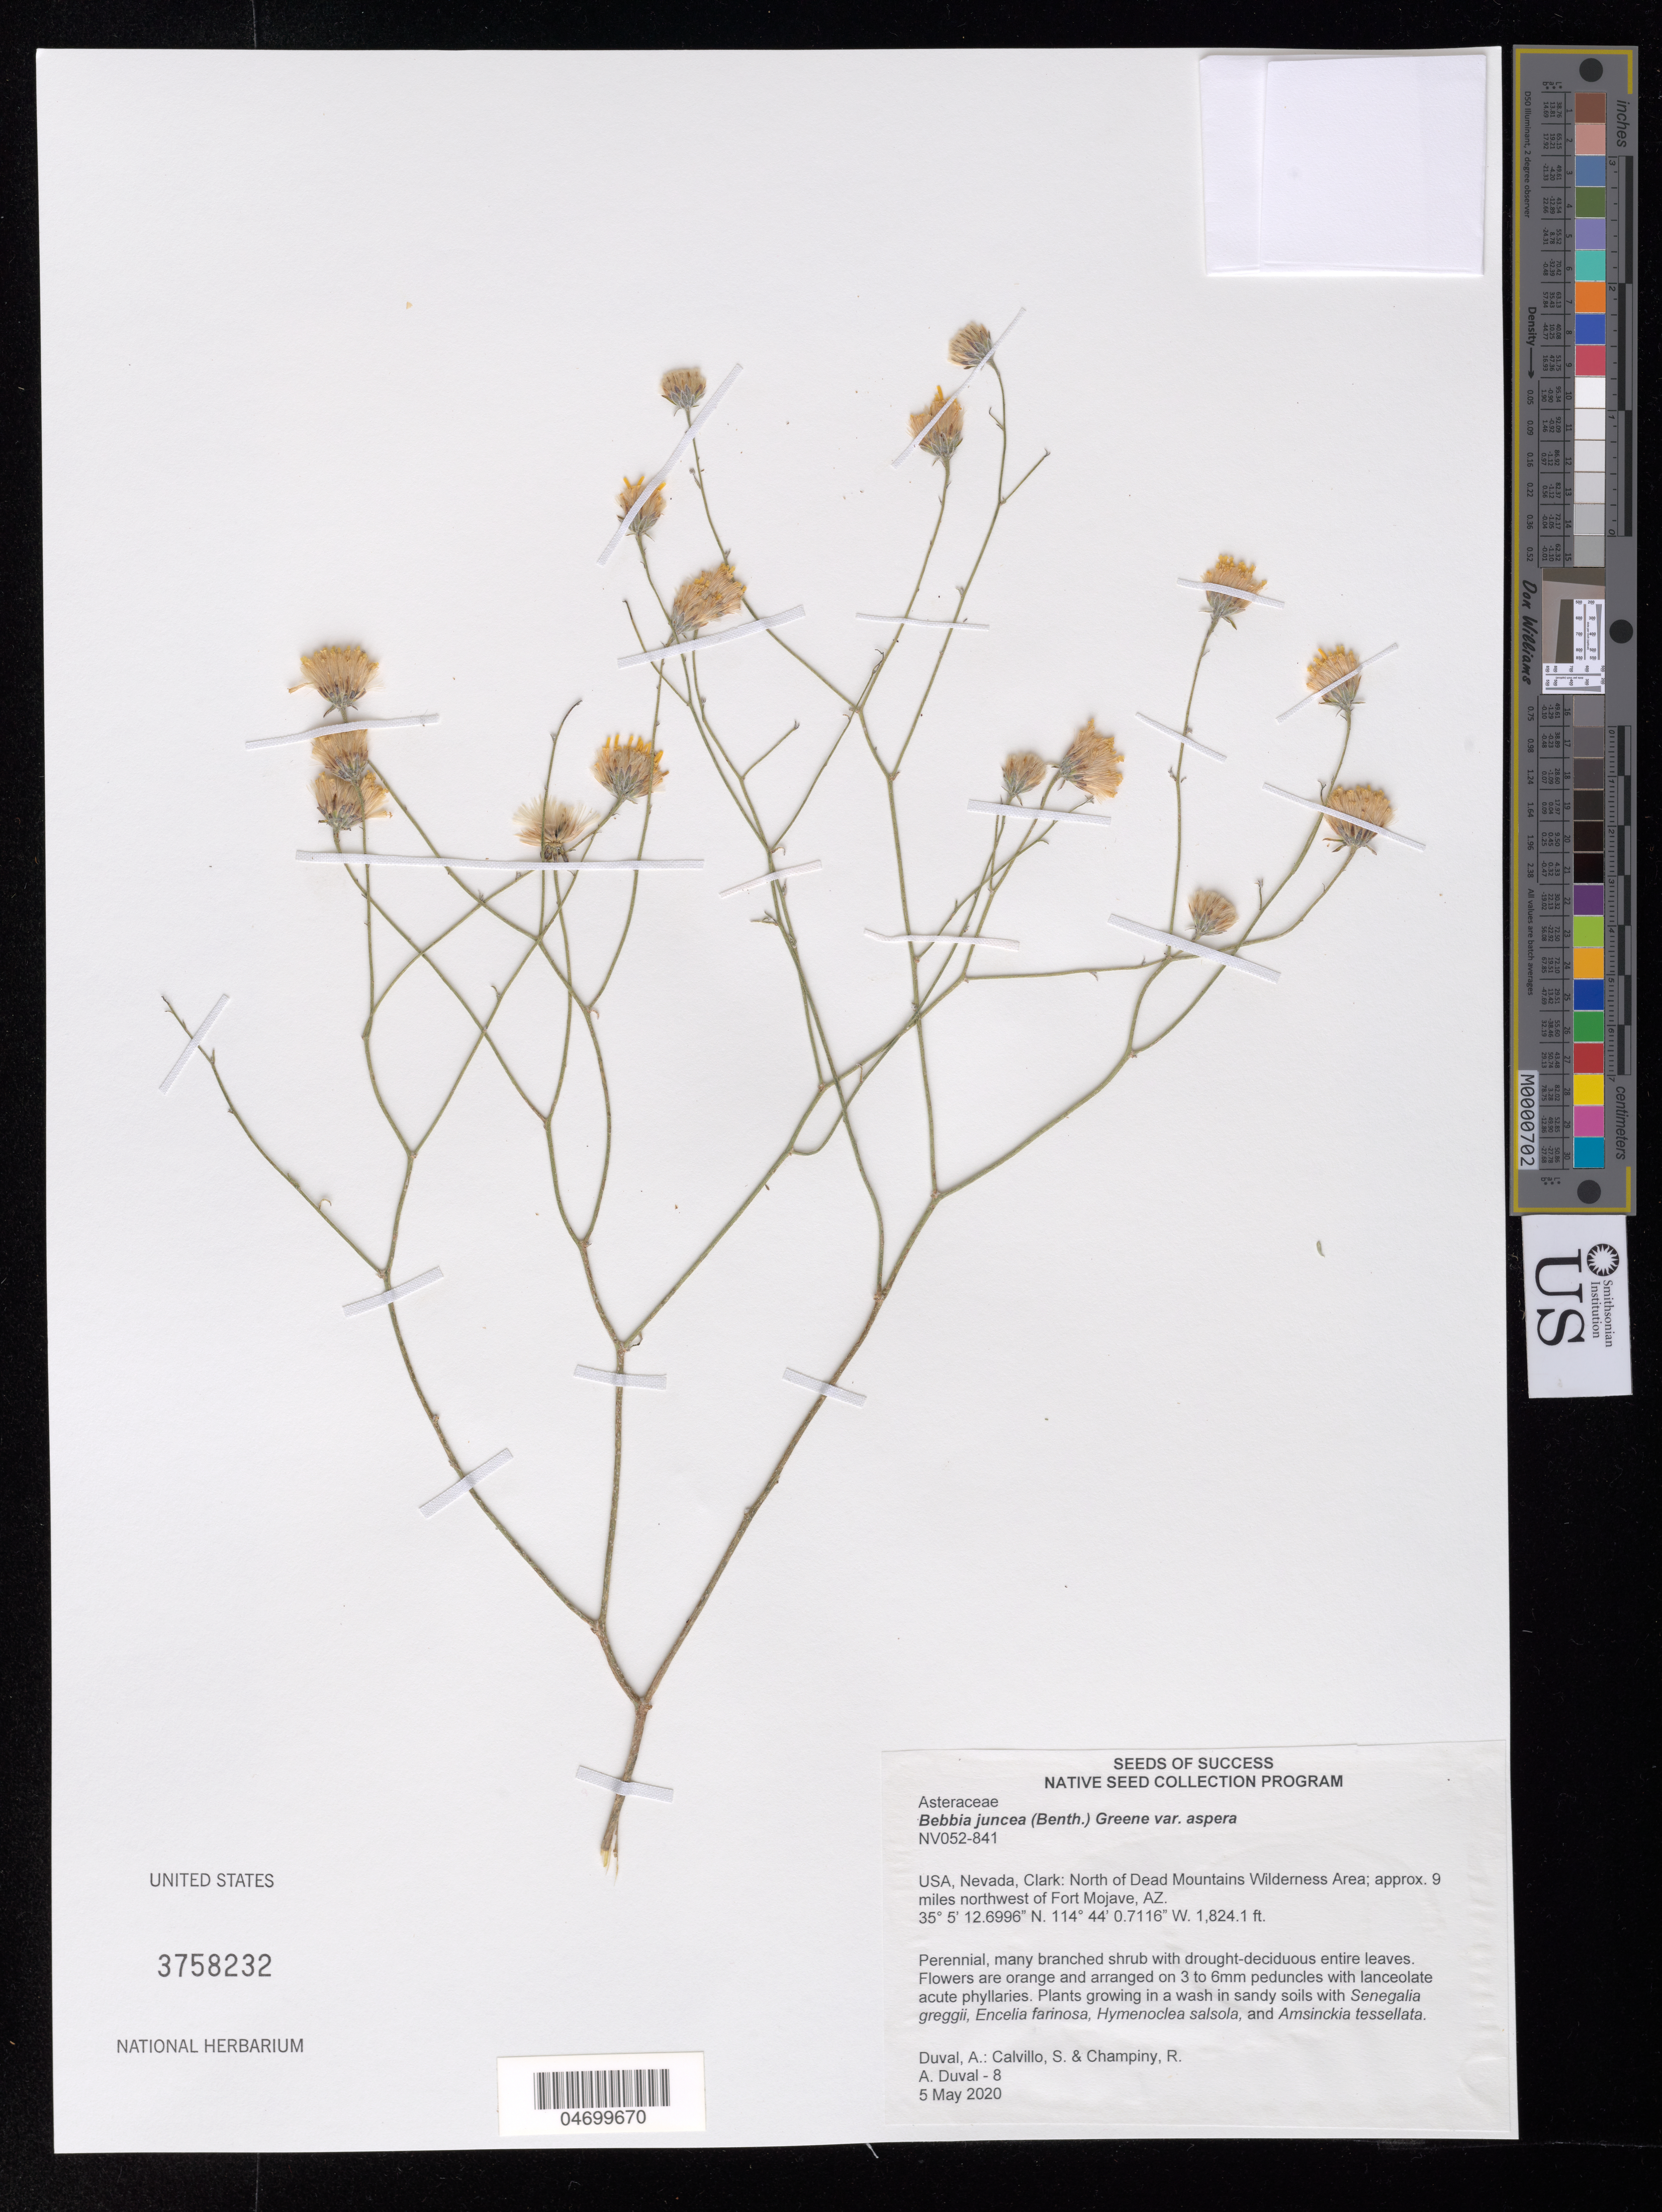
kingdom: Plantae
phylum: Tracheophyta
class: Magnoliopsida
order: Asterales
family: Asteraceae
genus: Bebbia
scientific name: Bebbia juncea var. aspera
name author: Greene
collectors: A. Duval, S. Calvillo & R. Champiny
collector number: NV052-841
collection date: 2020-05-05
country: United States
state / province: Nevada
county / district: Clark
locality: N of Dead Mtns Wilderness Area, 9 mi. NW of Fort Mojave.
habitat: Wash in sandy soils. With Senegalia greggii, Encelia farinosa, Hymenoclea salsola, Amsinckia tessellata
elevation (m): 556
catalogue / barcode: US 3758232